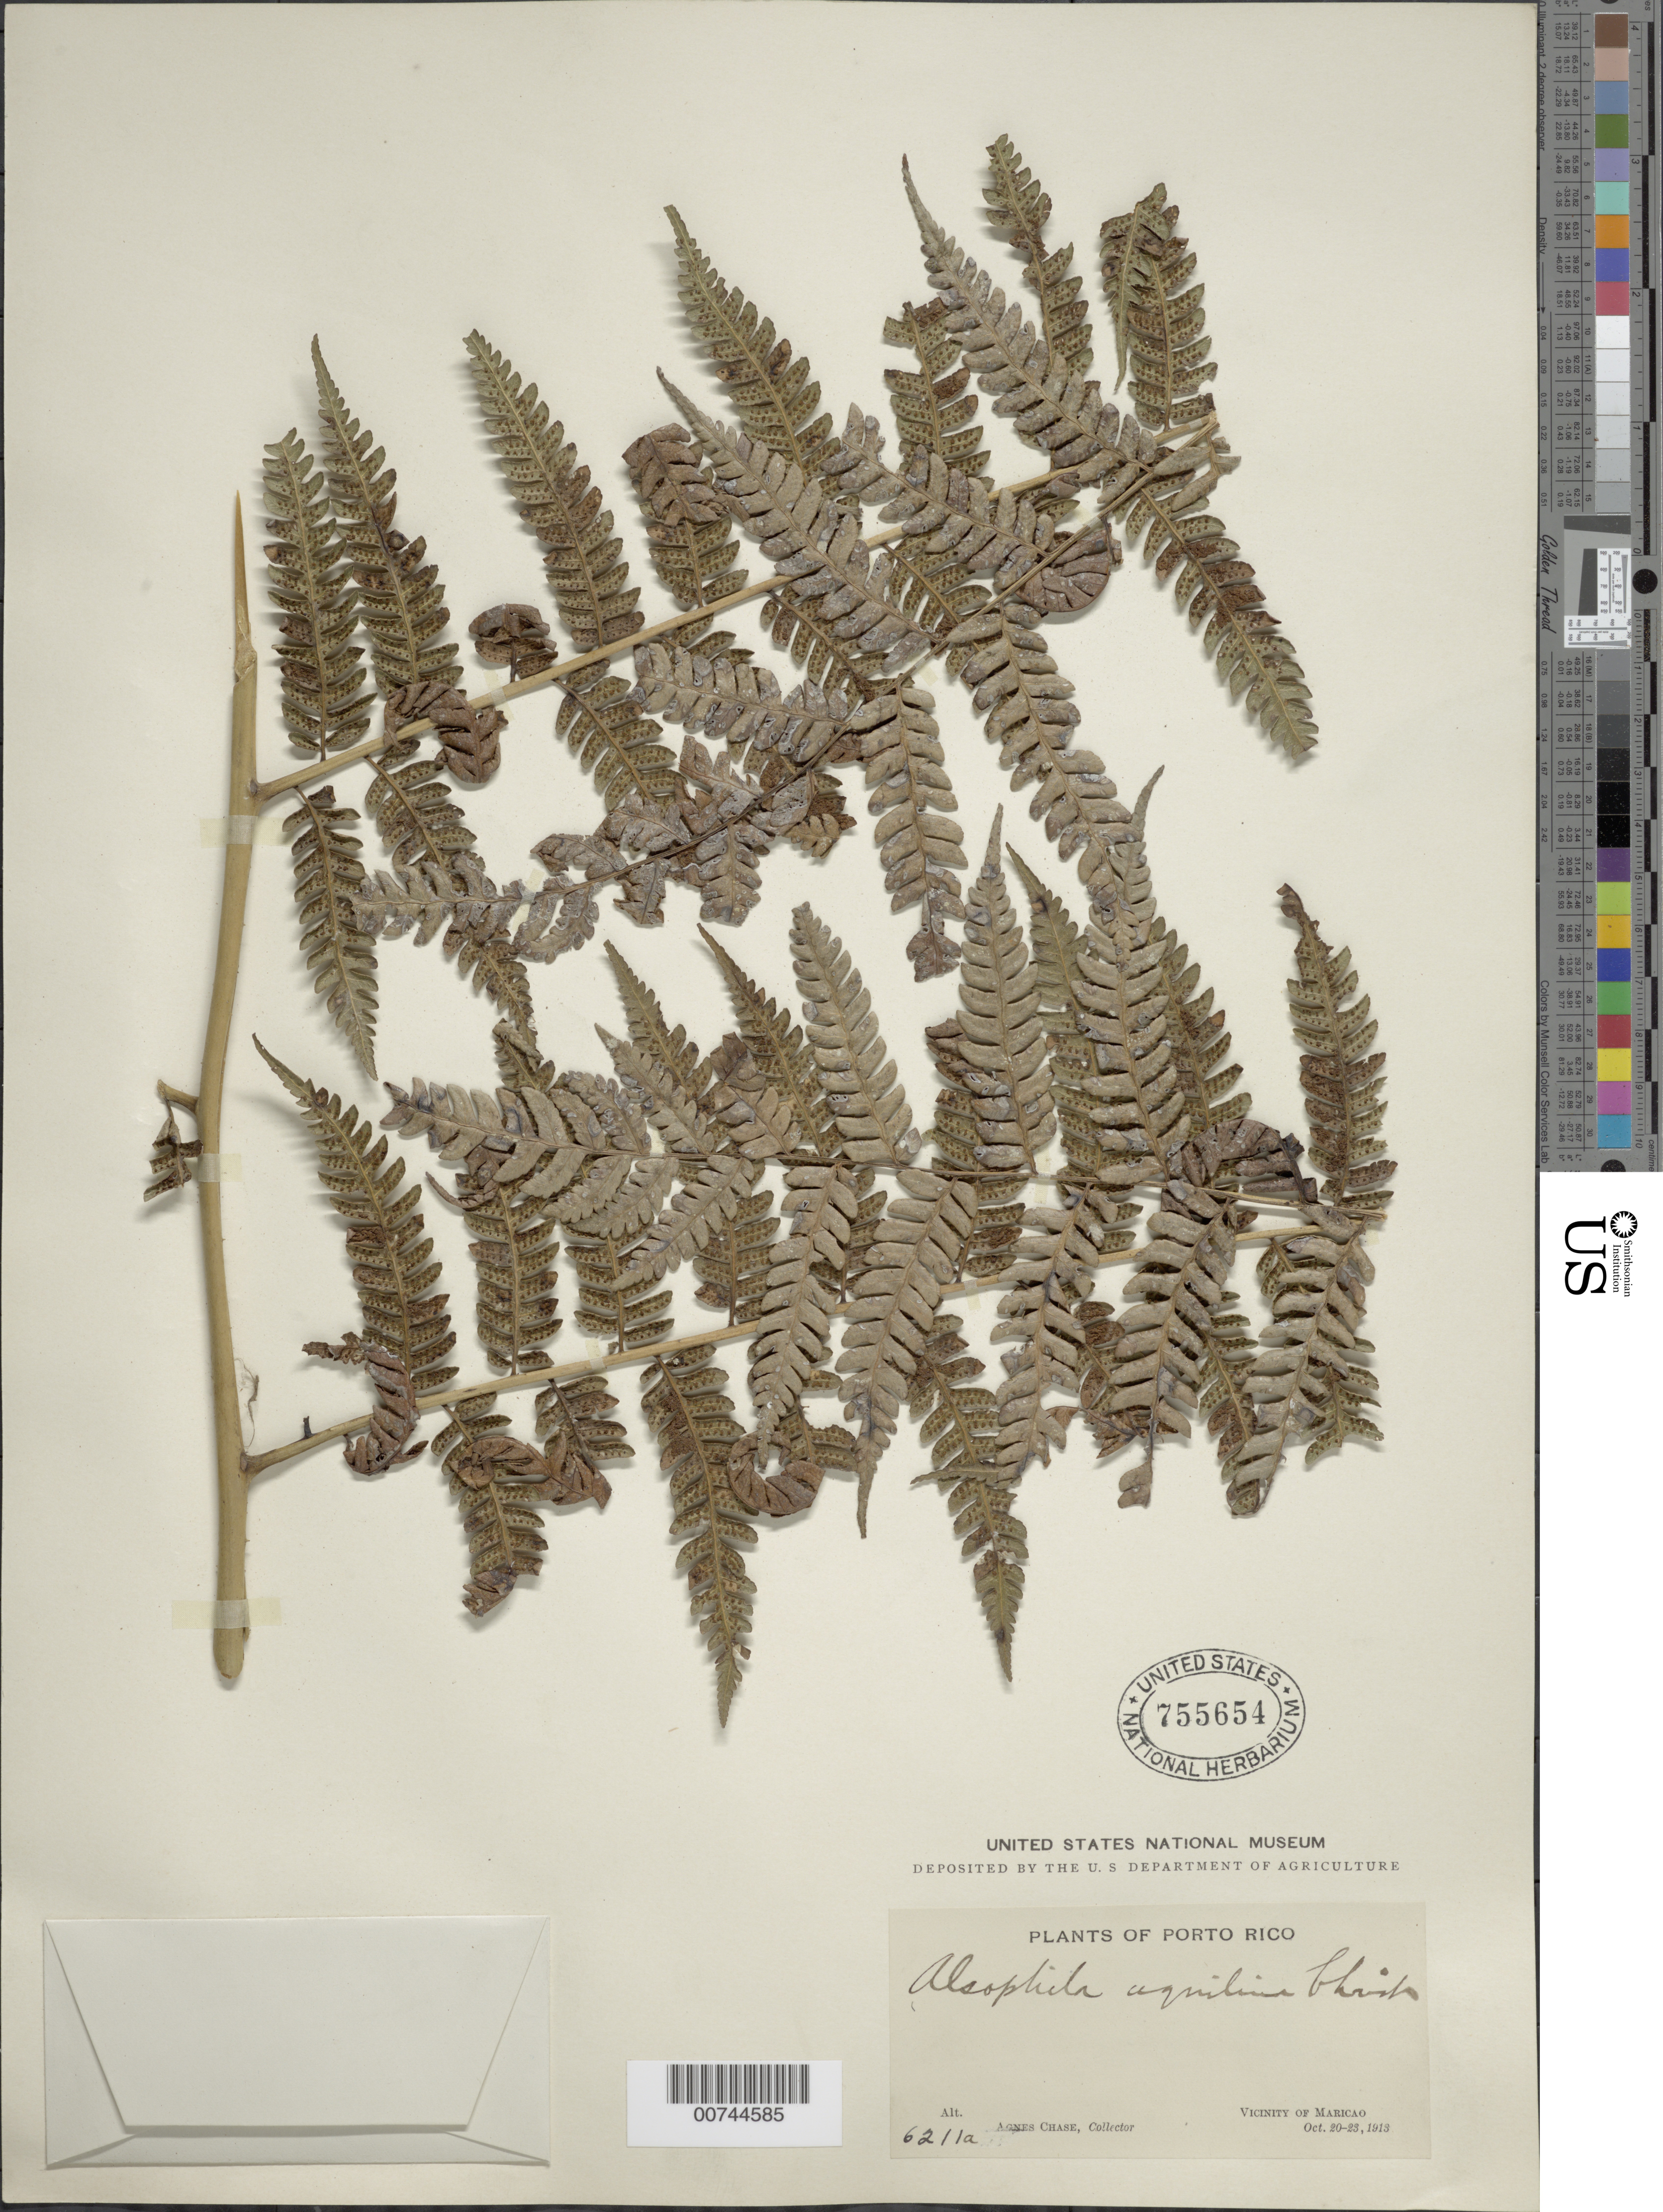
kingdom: Plantae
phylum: Tracheophyta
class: Polypodiopsida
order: Cyatheales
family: Cyatheaceae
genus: Cyathea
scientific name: Cyathea parvula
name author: (Jenman) Domin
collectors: A. Chase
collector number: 6211a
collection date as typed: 20 Oct 1913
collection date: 1913-10-20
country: Puerto Rico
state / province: Maricao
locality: Vicinity of Maricao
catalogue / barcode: US 755654